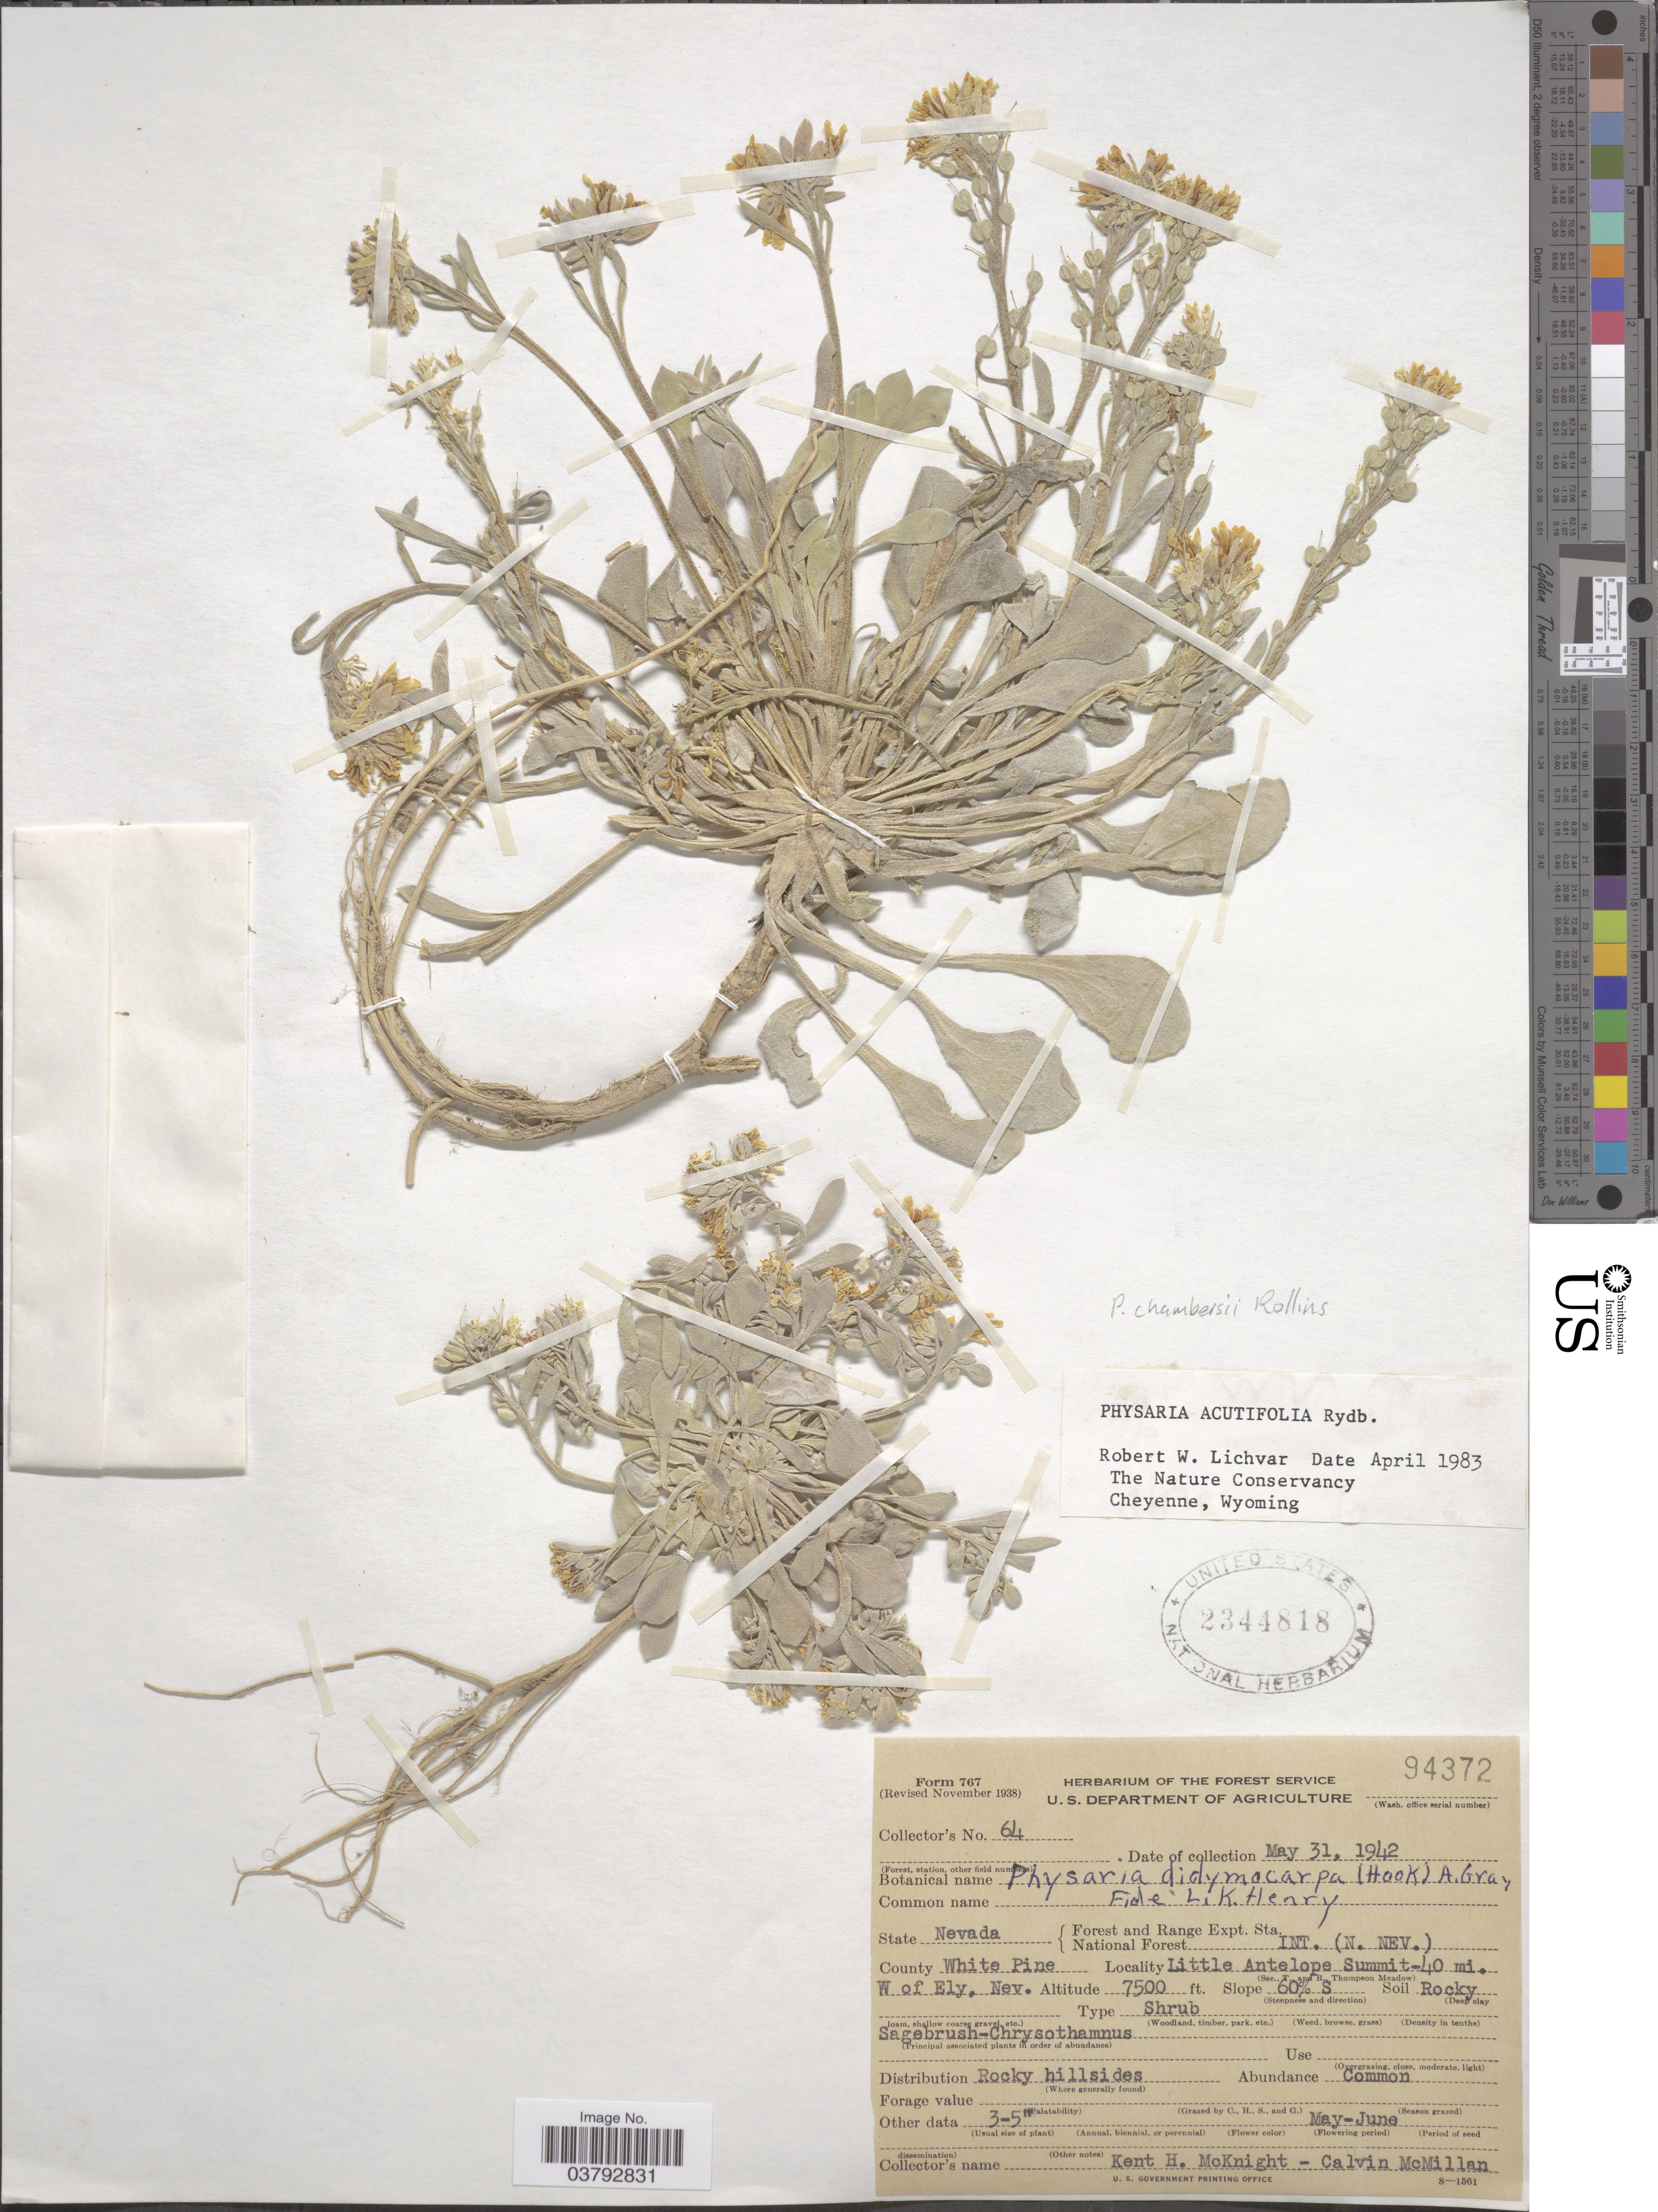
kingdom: Plantae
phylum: Tracheophyta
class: Magnoliopsida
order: Brassicales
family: Brassicaceae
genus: Physaria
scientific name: Physaria chambersii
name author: Rollins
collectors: K. McKnight & C. McMillan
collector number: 64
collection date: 1942-05-31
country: United States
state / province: Nevada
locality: Forest and Range Expt. Sta. National Forest Int. (N. Nev.). County White Pine. Little Antelope Summit-40 mi. W of Ely. Slope 60% S.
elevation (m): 2286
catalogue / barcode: US 2344818